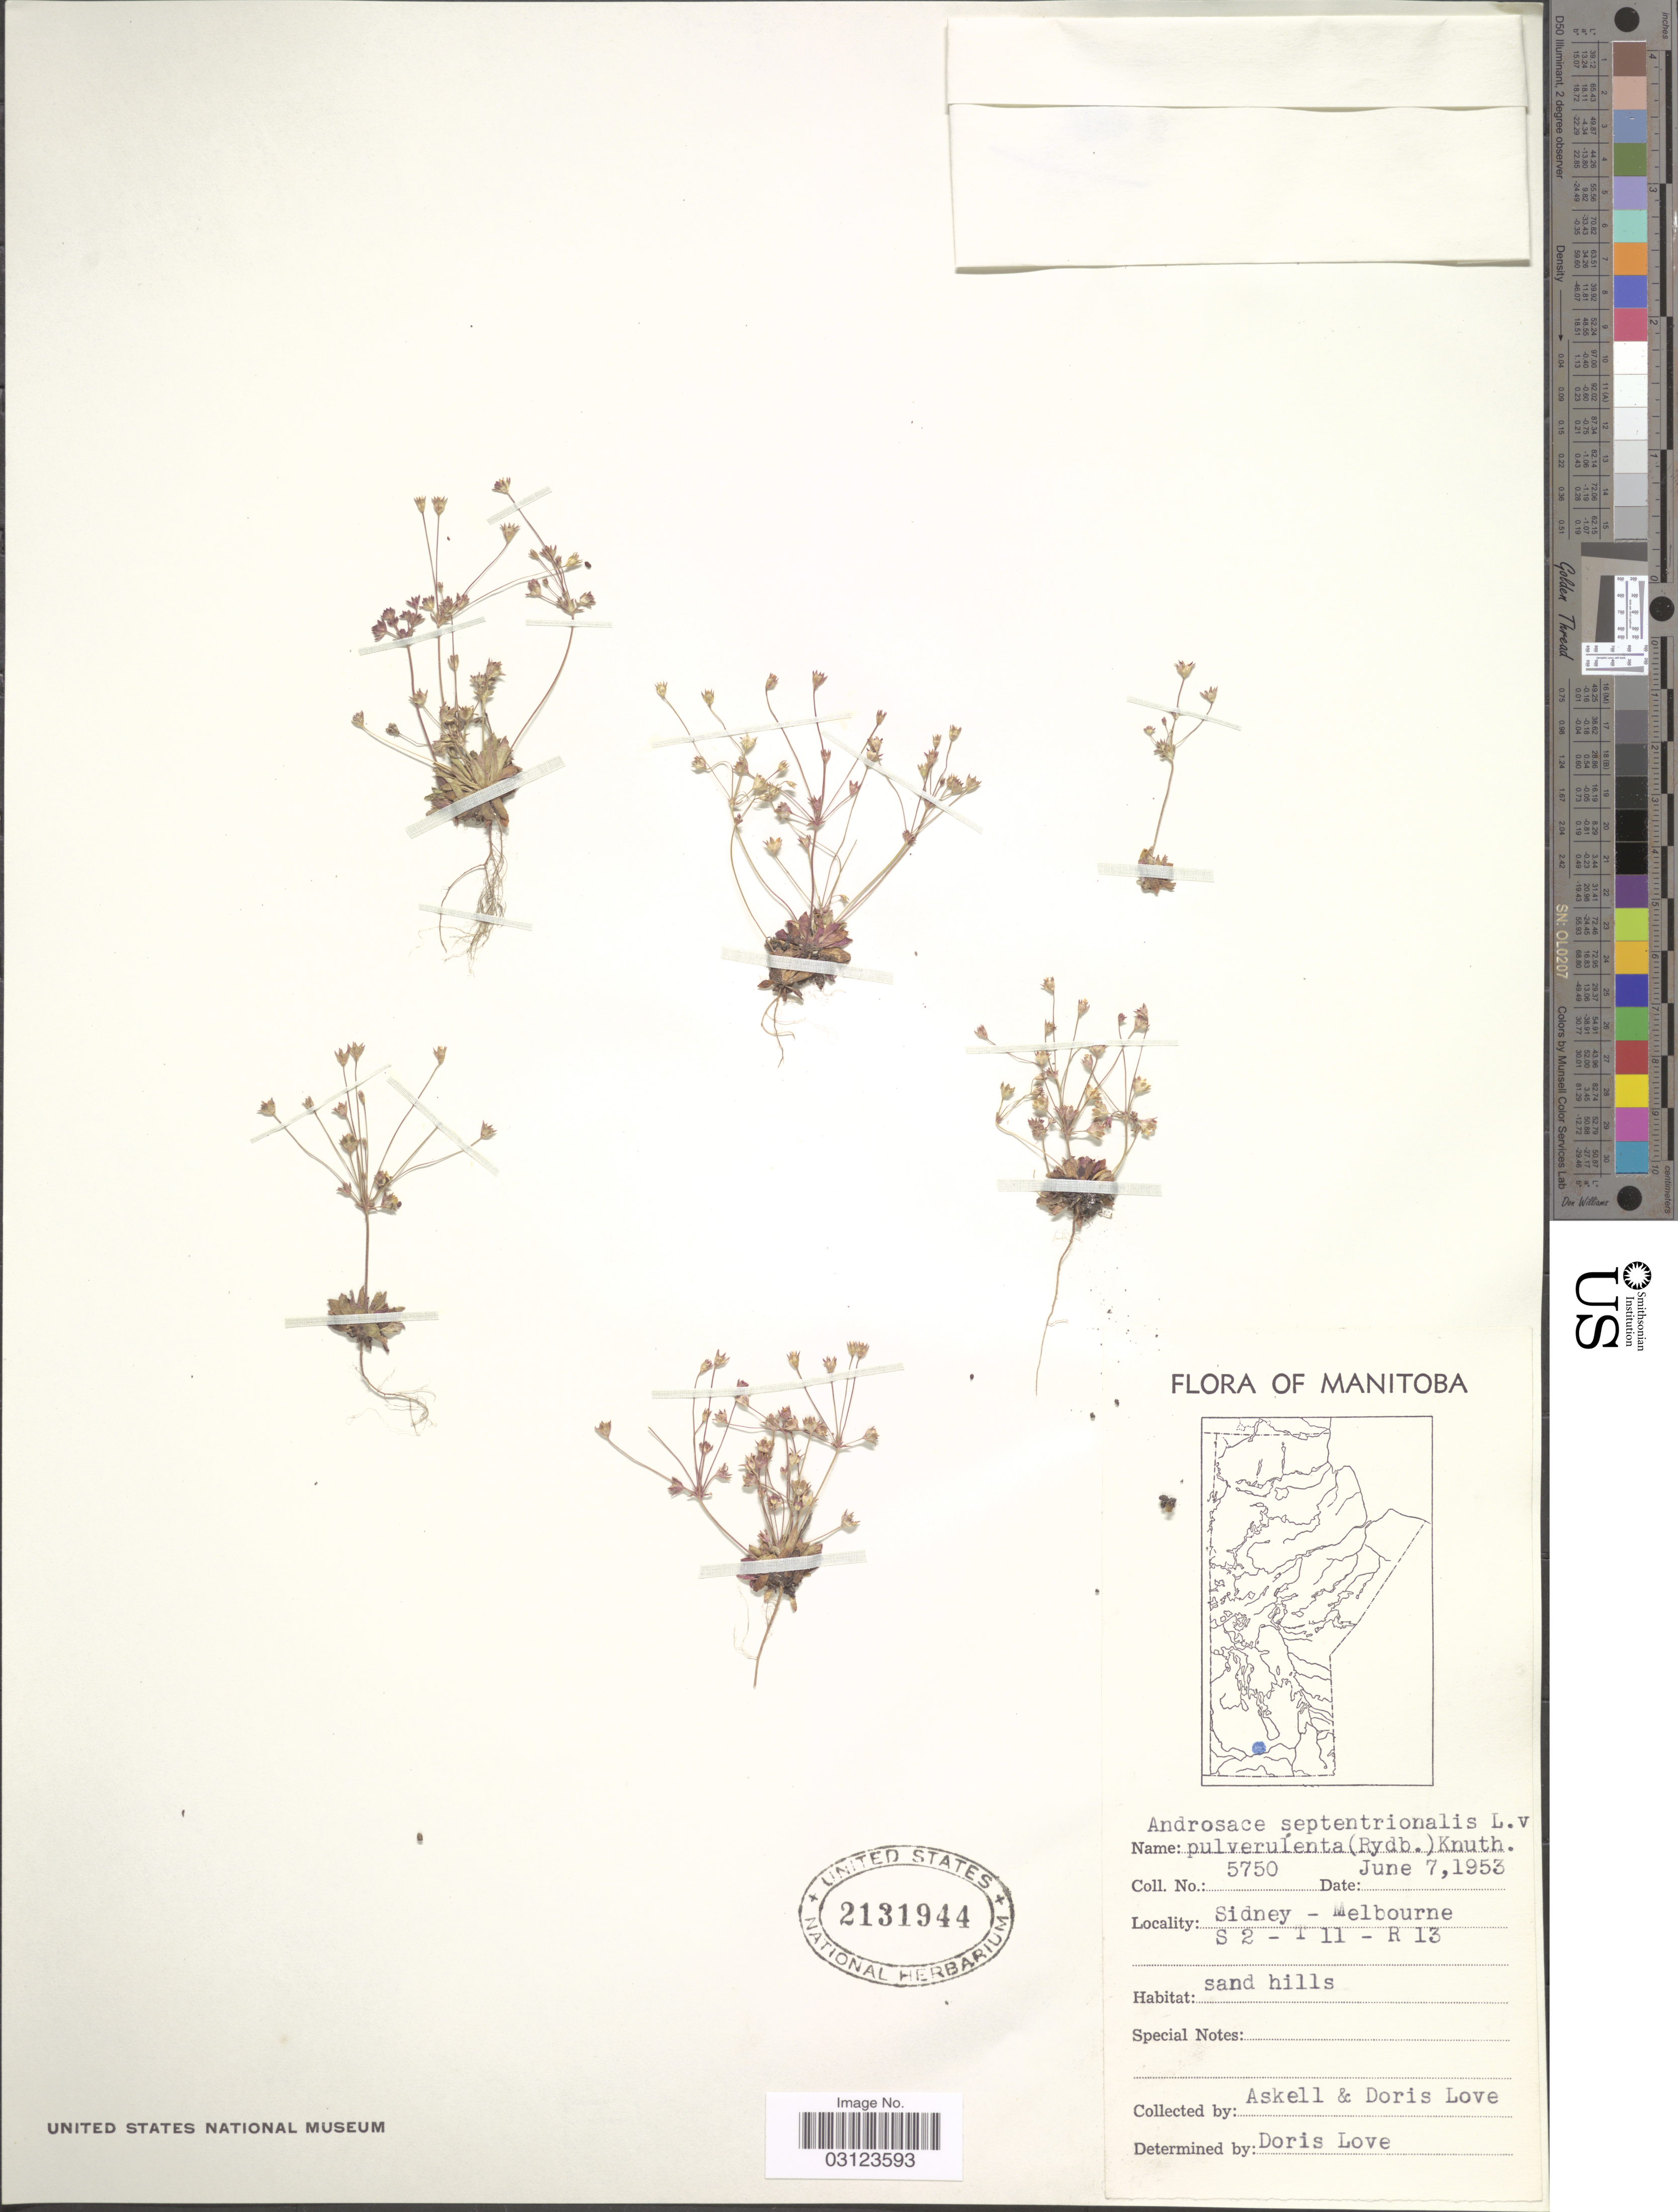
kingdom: Plantae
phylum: Tracheophyta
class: Magnoliopsida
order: Ericales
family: Primulaceae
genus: Androsace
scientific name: Androsace septentrionalis var. puberulenta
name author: (Rydb.) R. Knuth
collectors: Á. Löve & D. Löve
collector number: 5750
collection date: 1953-06-07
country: Canada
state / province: Manitoba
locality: Sidney - Melbourne. S2 - T11 - R 13.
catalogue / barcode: US 2131944